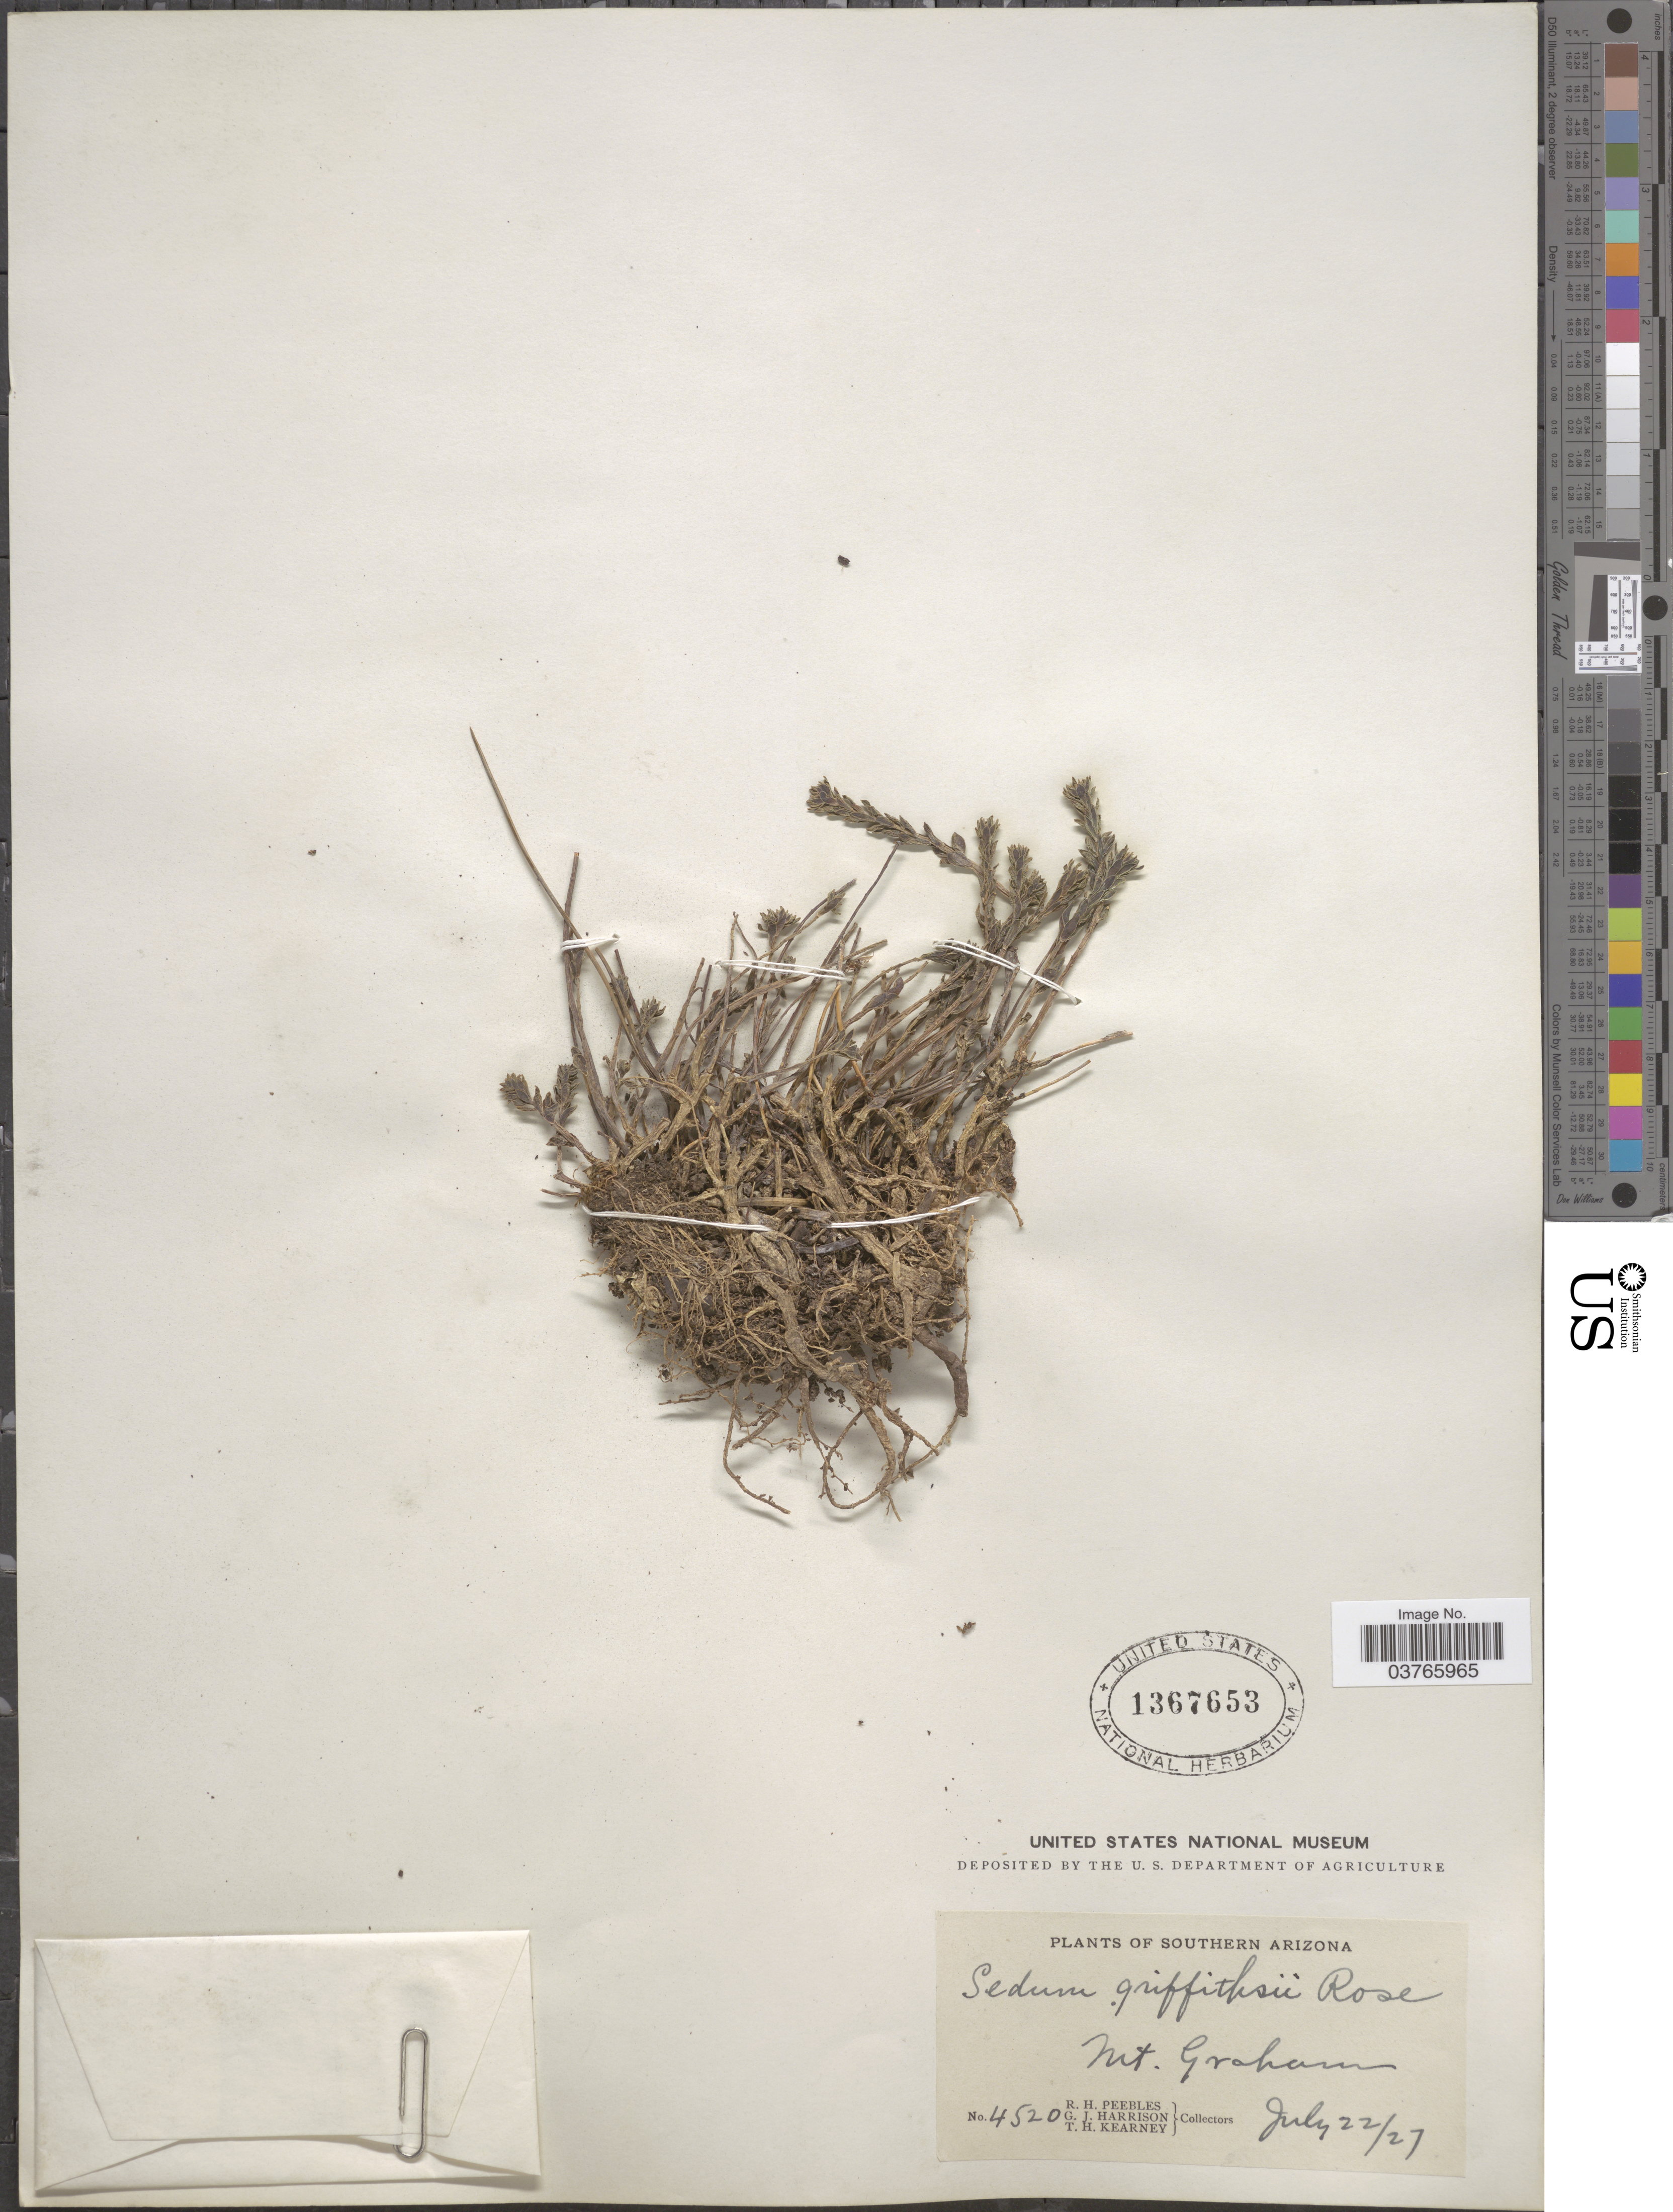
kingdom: Plantae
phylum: Tracheophyta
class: Magnoliopsida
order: Saxifragales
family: Crassulaceae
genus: Sedum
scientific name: Sedum griffithsii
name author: Rose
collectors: R. H. Peebles, G. J. Harrison & T. H. Kearney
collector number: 4520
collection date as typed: Transcribed d/m/y: 22/7/27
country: United States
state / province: Arizona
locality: Southern Arizona. Mt. Graham.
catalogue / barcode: US 1367653